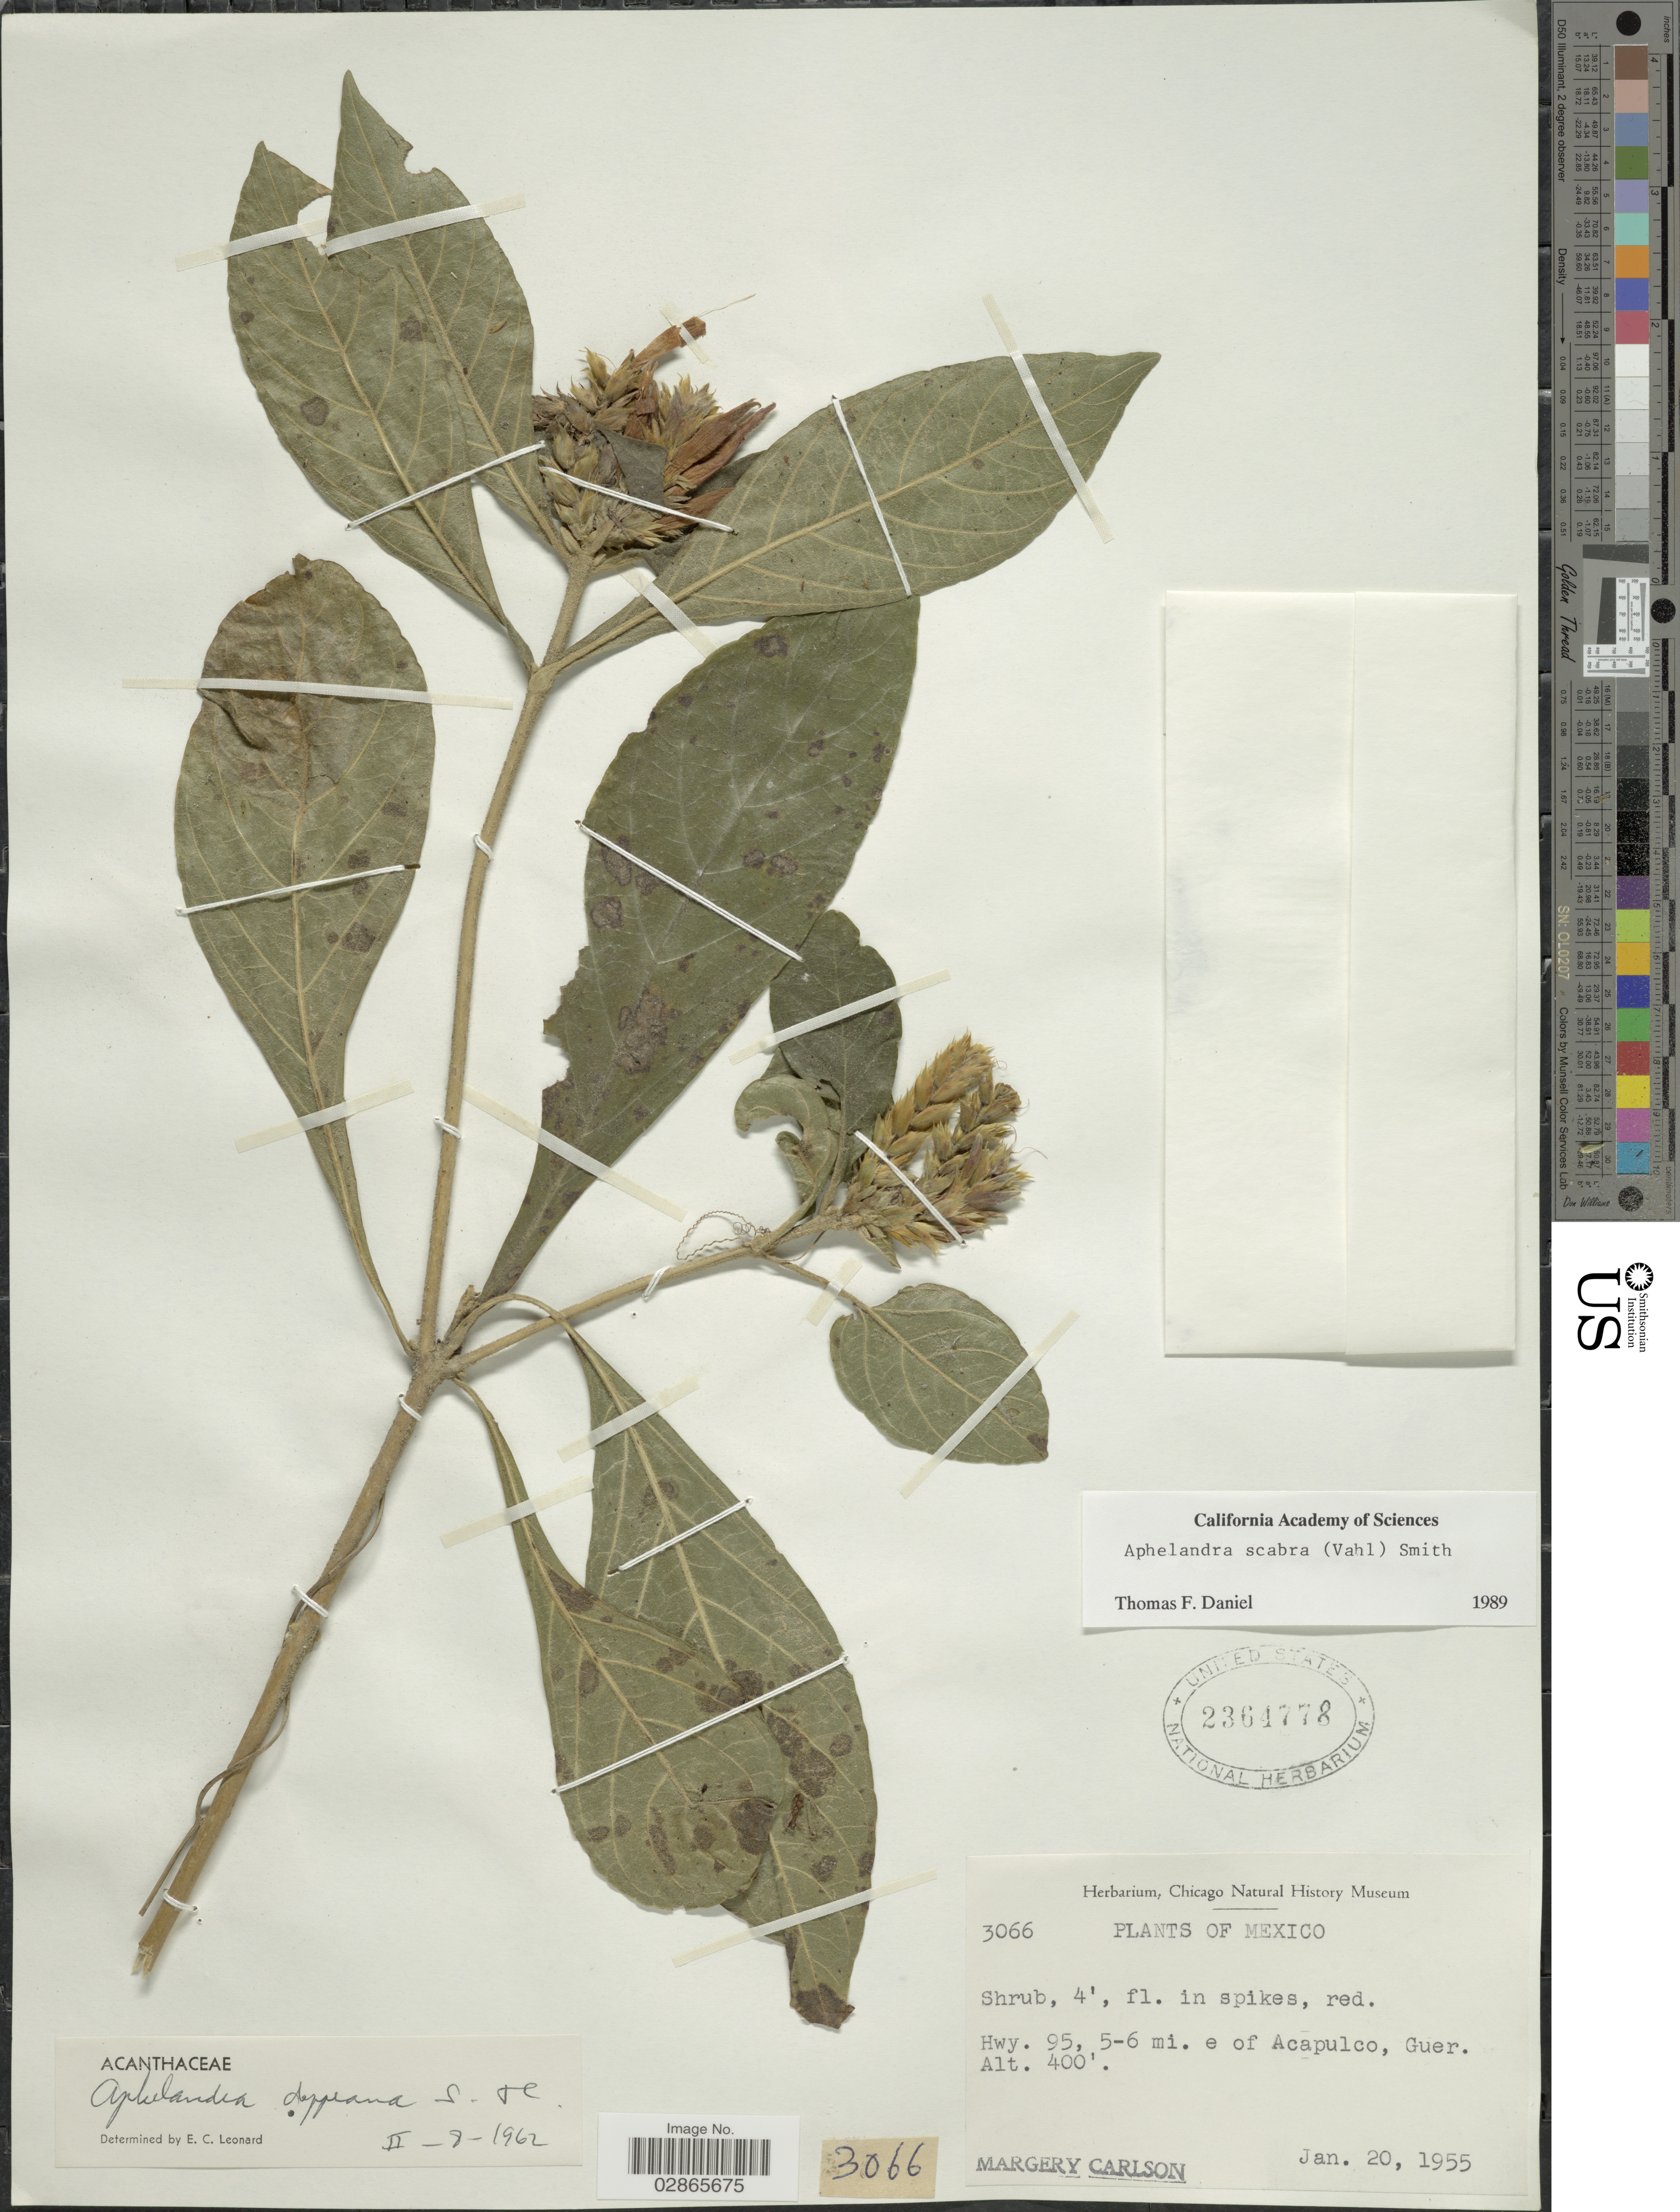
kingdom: Plantae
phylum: Tracheophyta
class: Magnoliopsida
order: Lamiales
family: Acanthaceae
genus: Aphelandra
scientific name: Aphelandra deppeana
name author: Schltdl. & Cham.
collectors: M. C. Carlson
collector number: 3066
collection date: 1955-01-20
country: Mexico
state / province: Guerrero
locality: Hwy. 95, 5-6 mi. e of Acapulco.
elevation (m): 122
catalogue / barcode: US 2364778